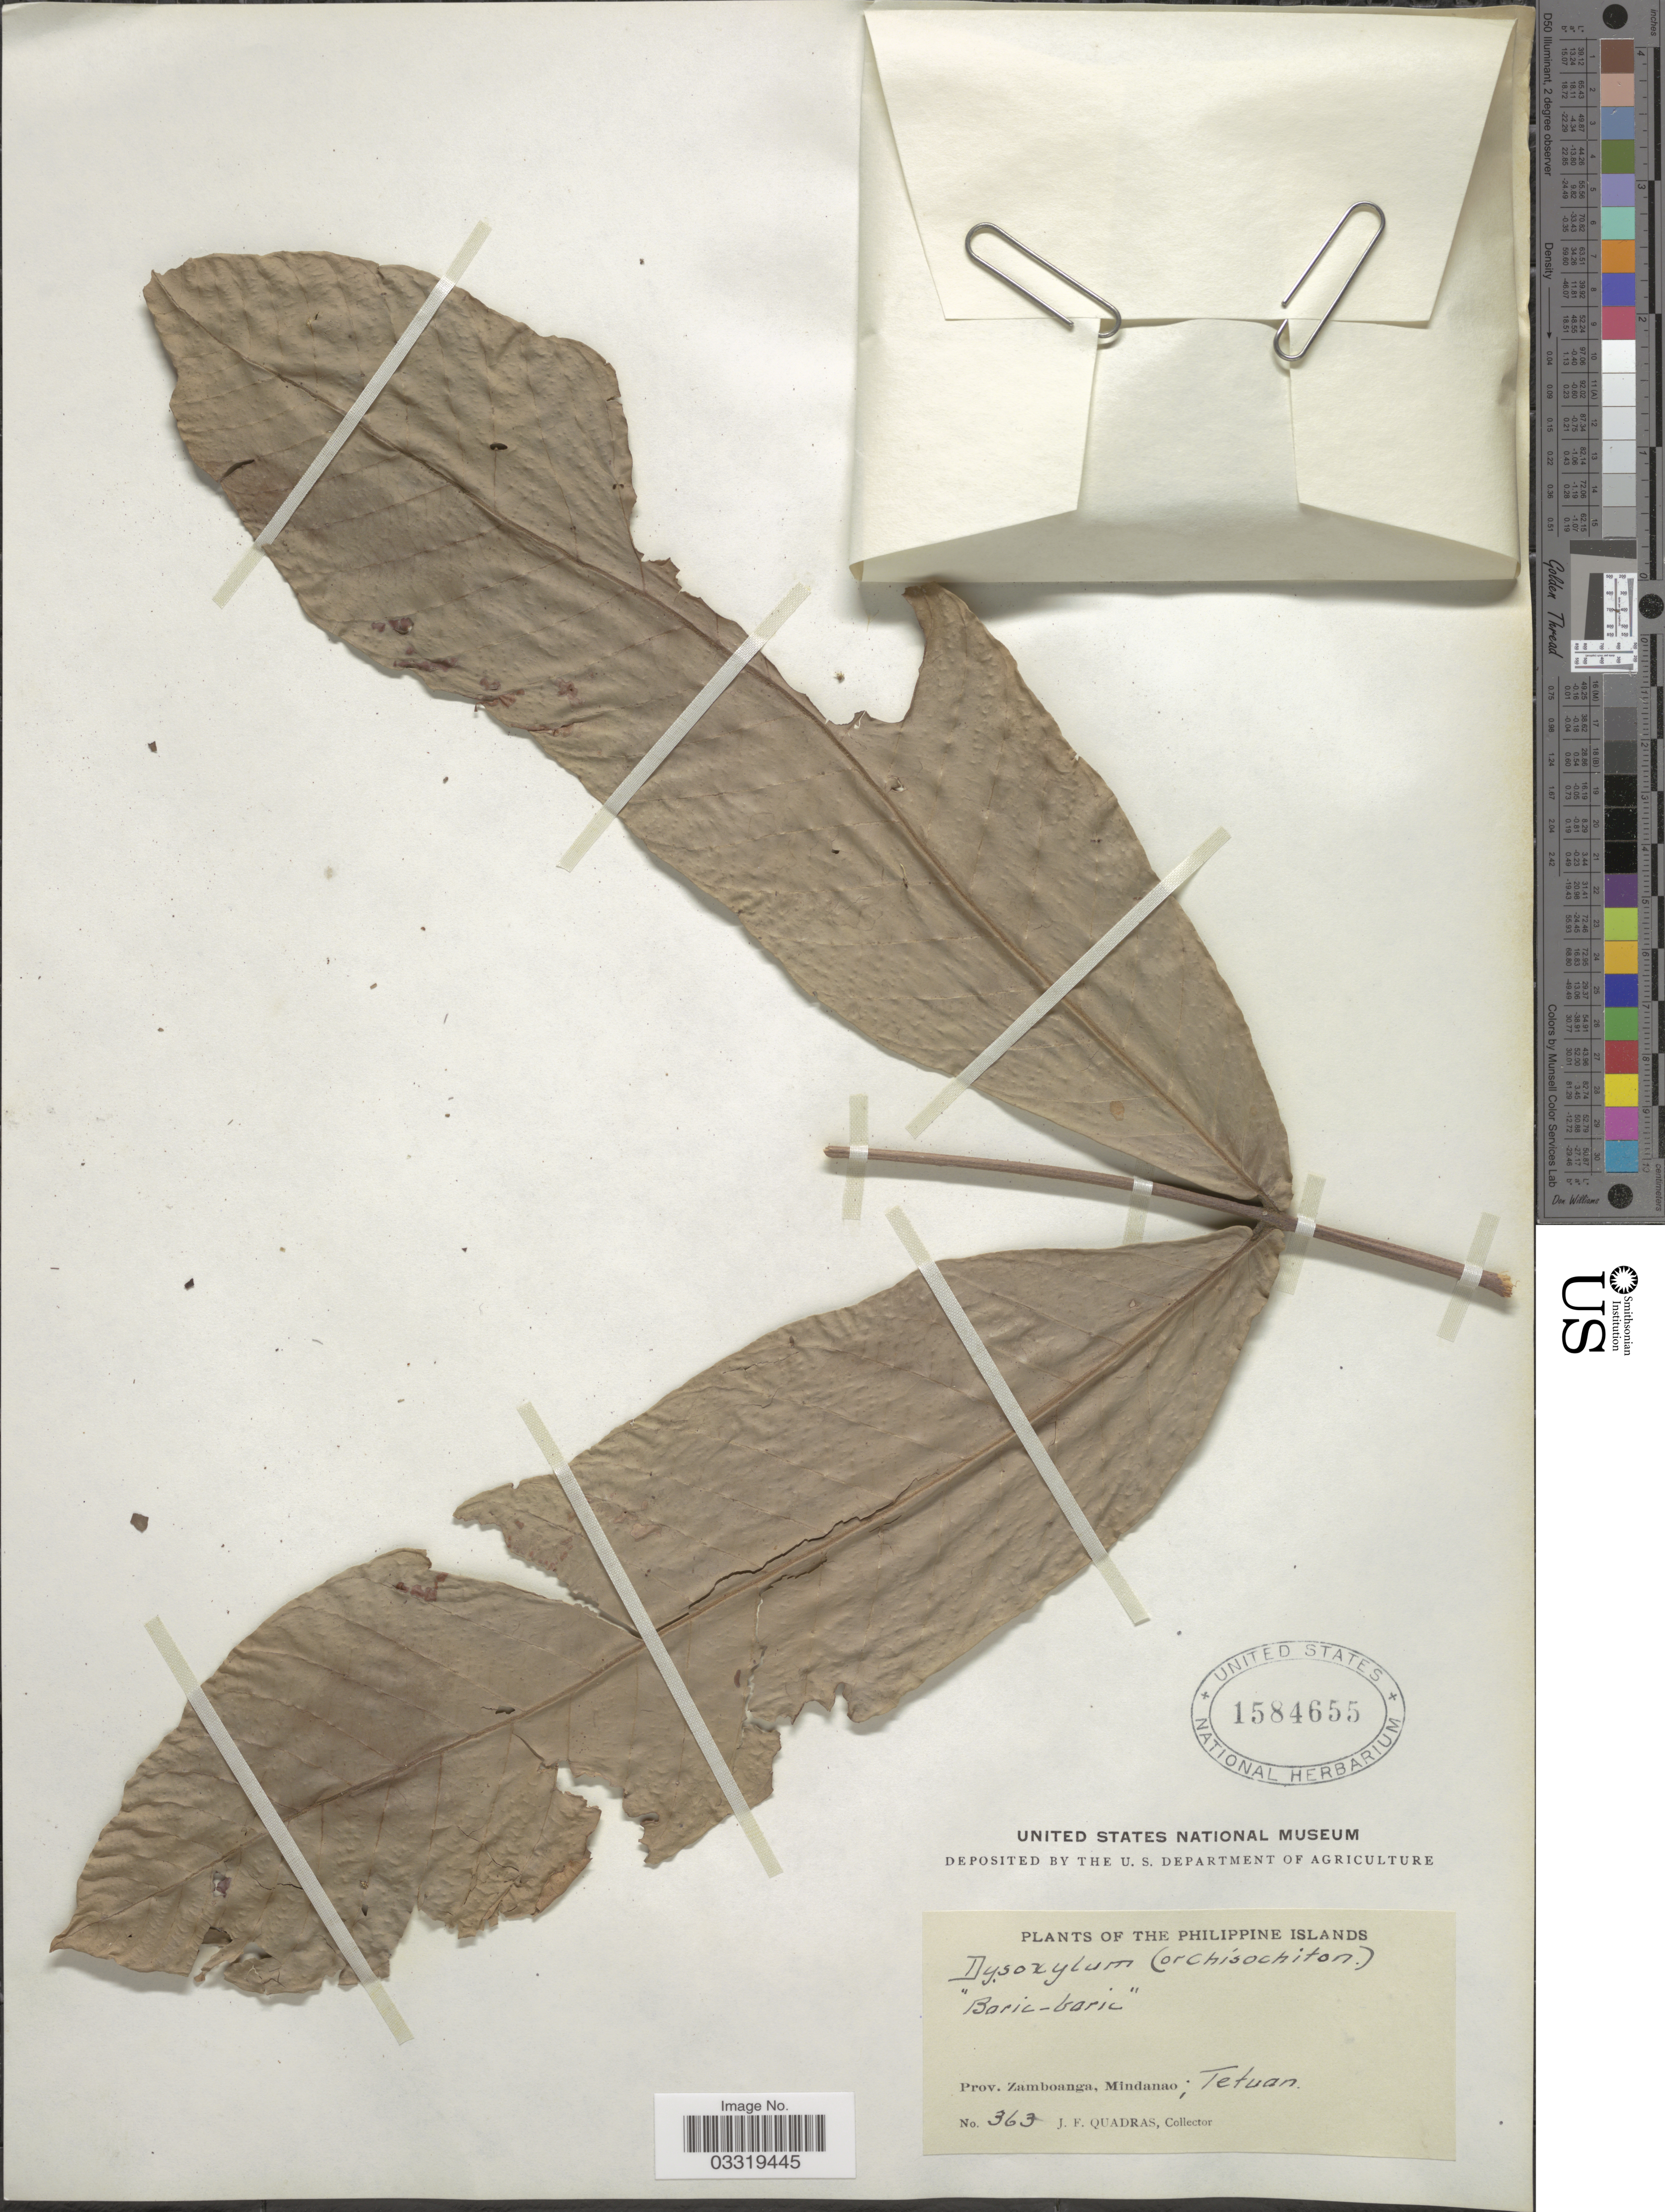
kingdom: Plantae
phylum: Tracheophyta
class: Magnoliopsida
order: Sapindales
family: Meliaceae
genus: Dysoxylum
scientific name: Dysoxylum sp.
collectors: J. Quadras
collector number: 363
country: Philippines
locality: Prov. Zamboanga, Mindanao; Tetuan.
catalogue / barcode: US 1584655